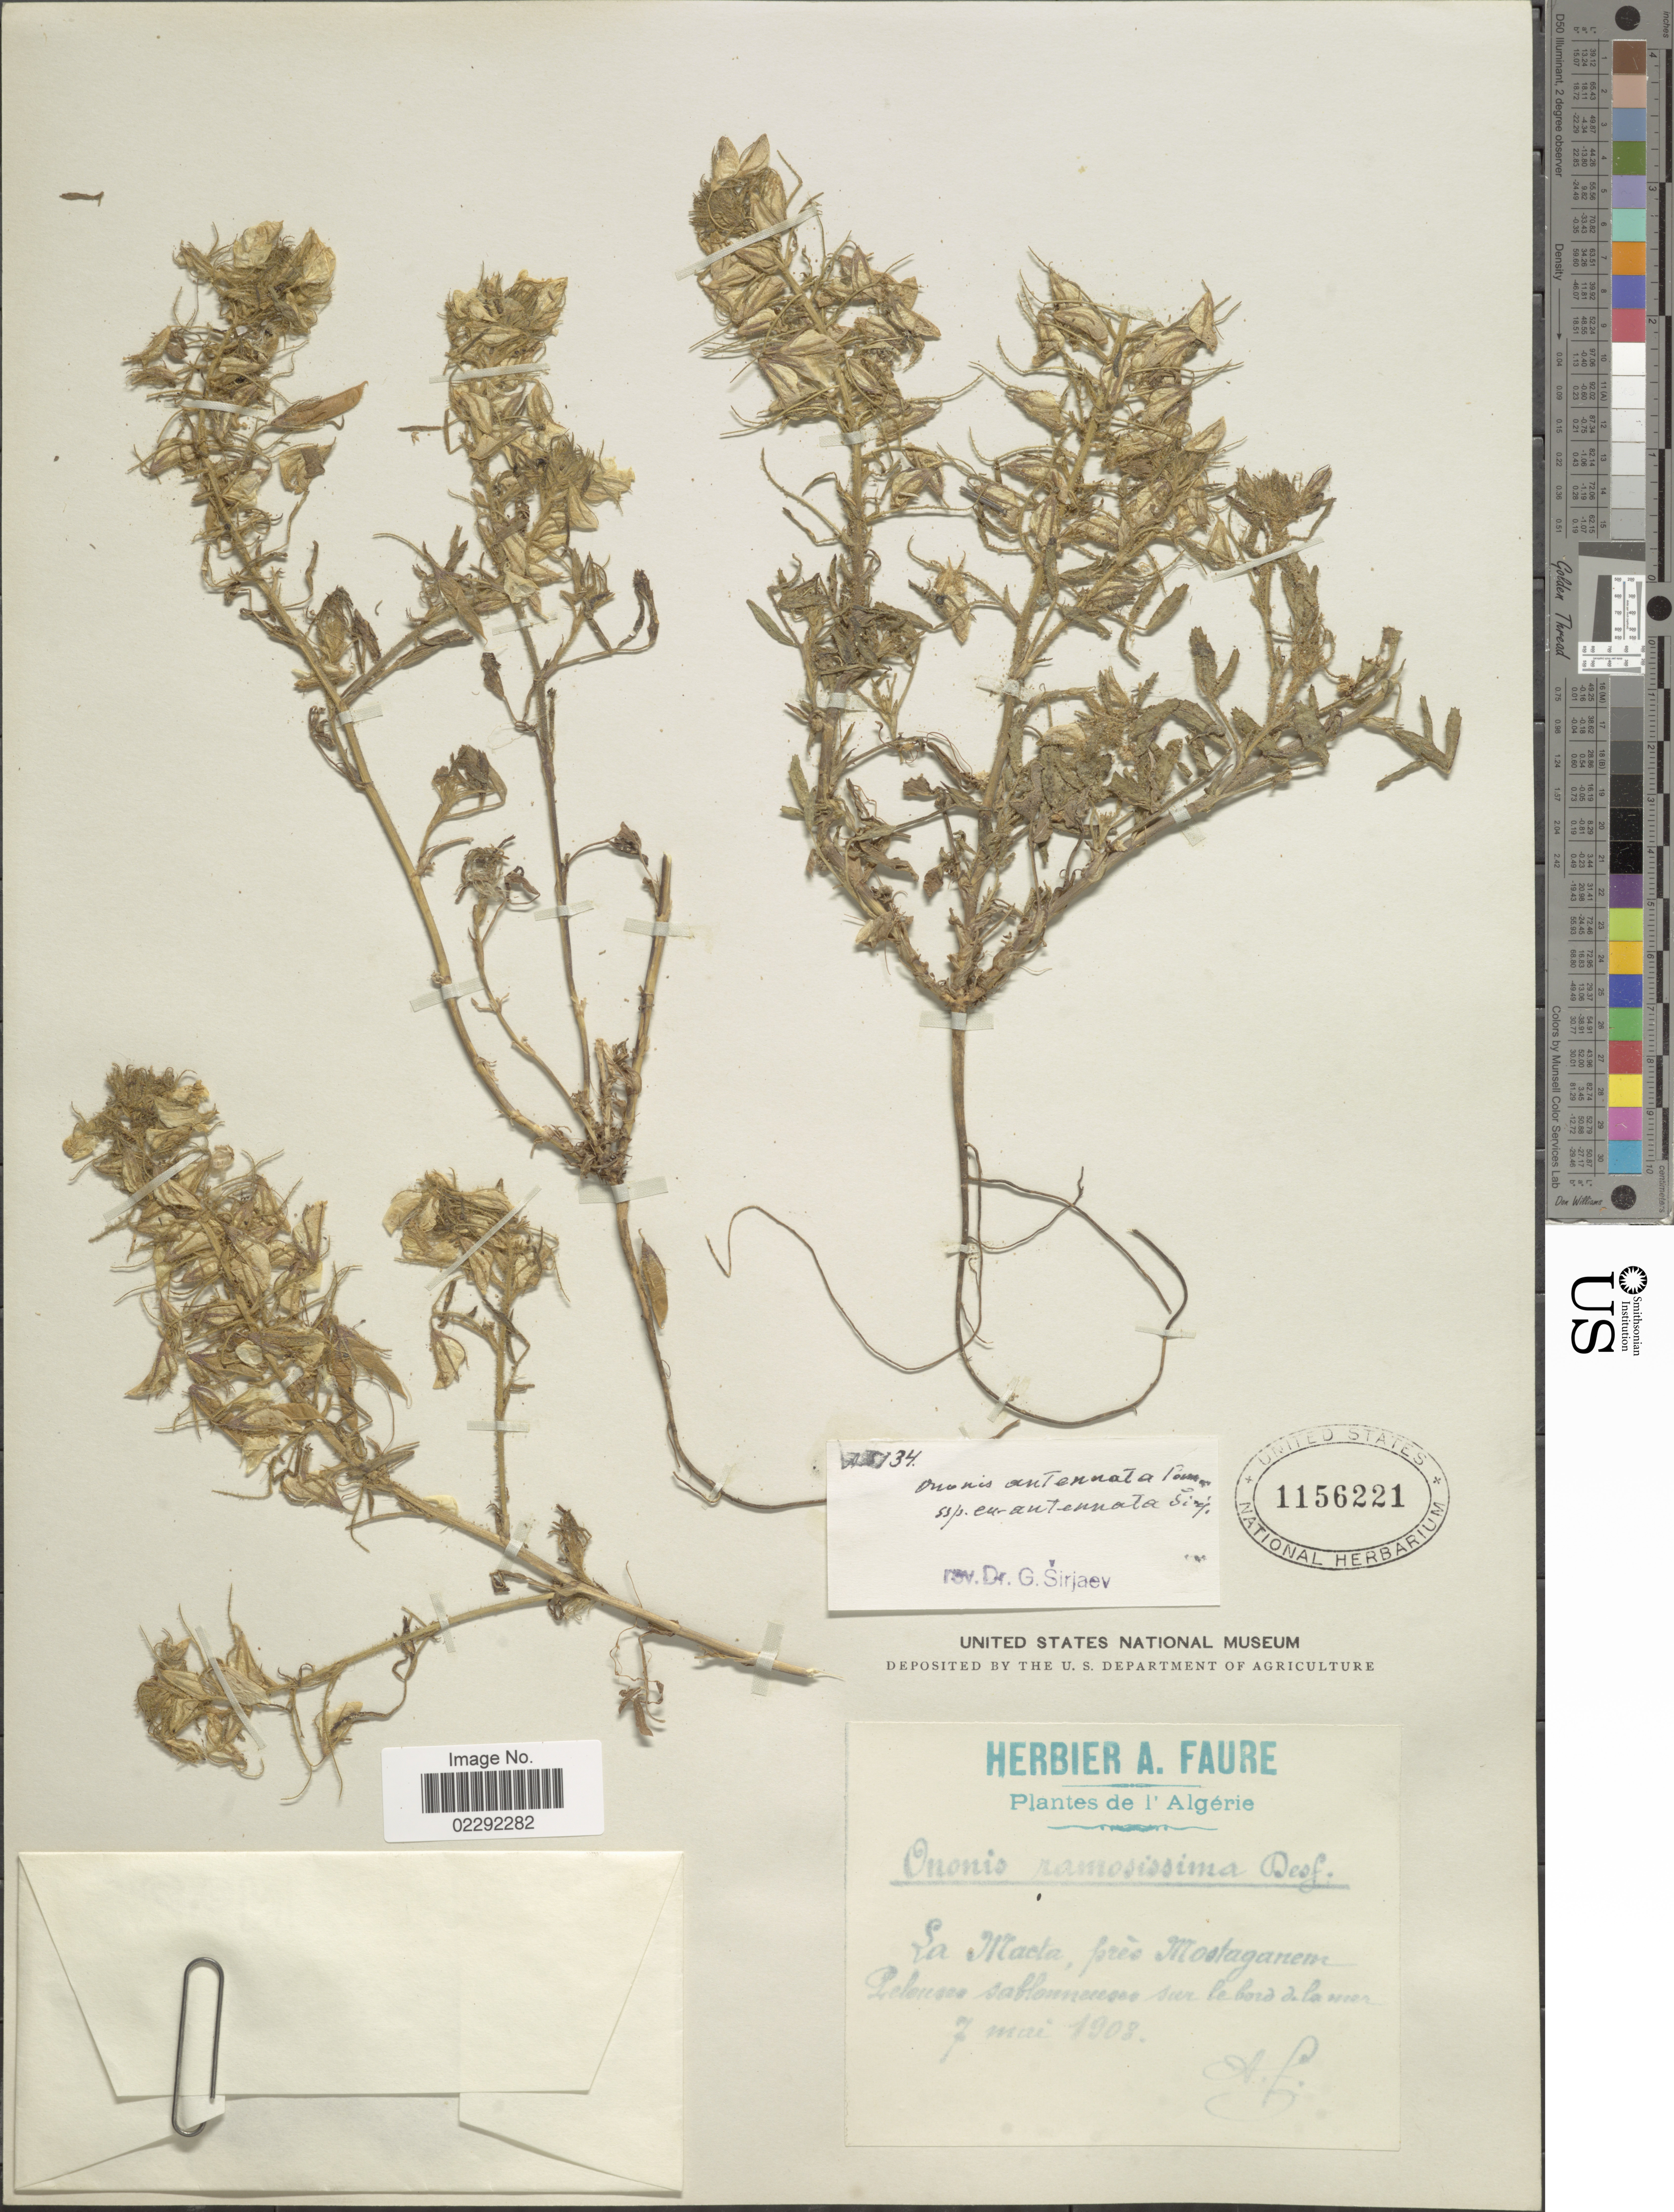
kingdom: Plantae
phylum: Tracheophyta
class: Magnoliopsida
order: Fabales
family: Fabaceae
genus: Ononis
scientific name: Ononis antennata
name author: Pomel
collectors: A. Faure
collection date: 1908-05-07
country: Algeria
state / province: Mostaganem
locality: La Macta.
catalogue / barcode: US 1156221